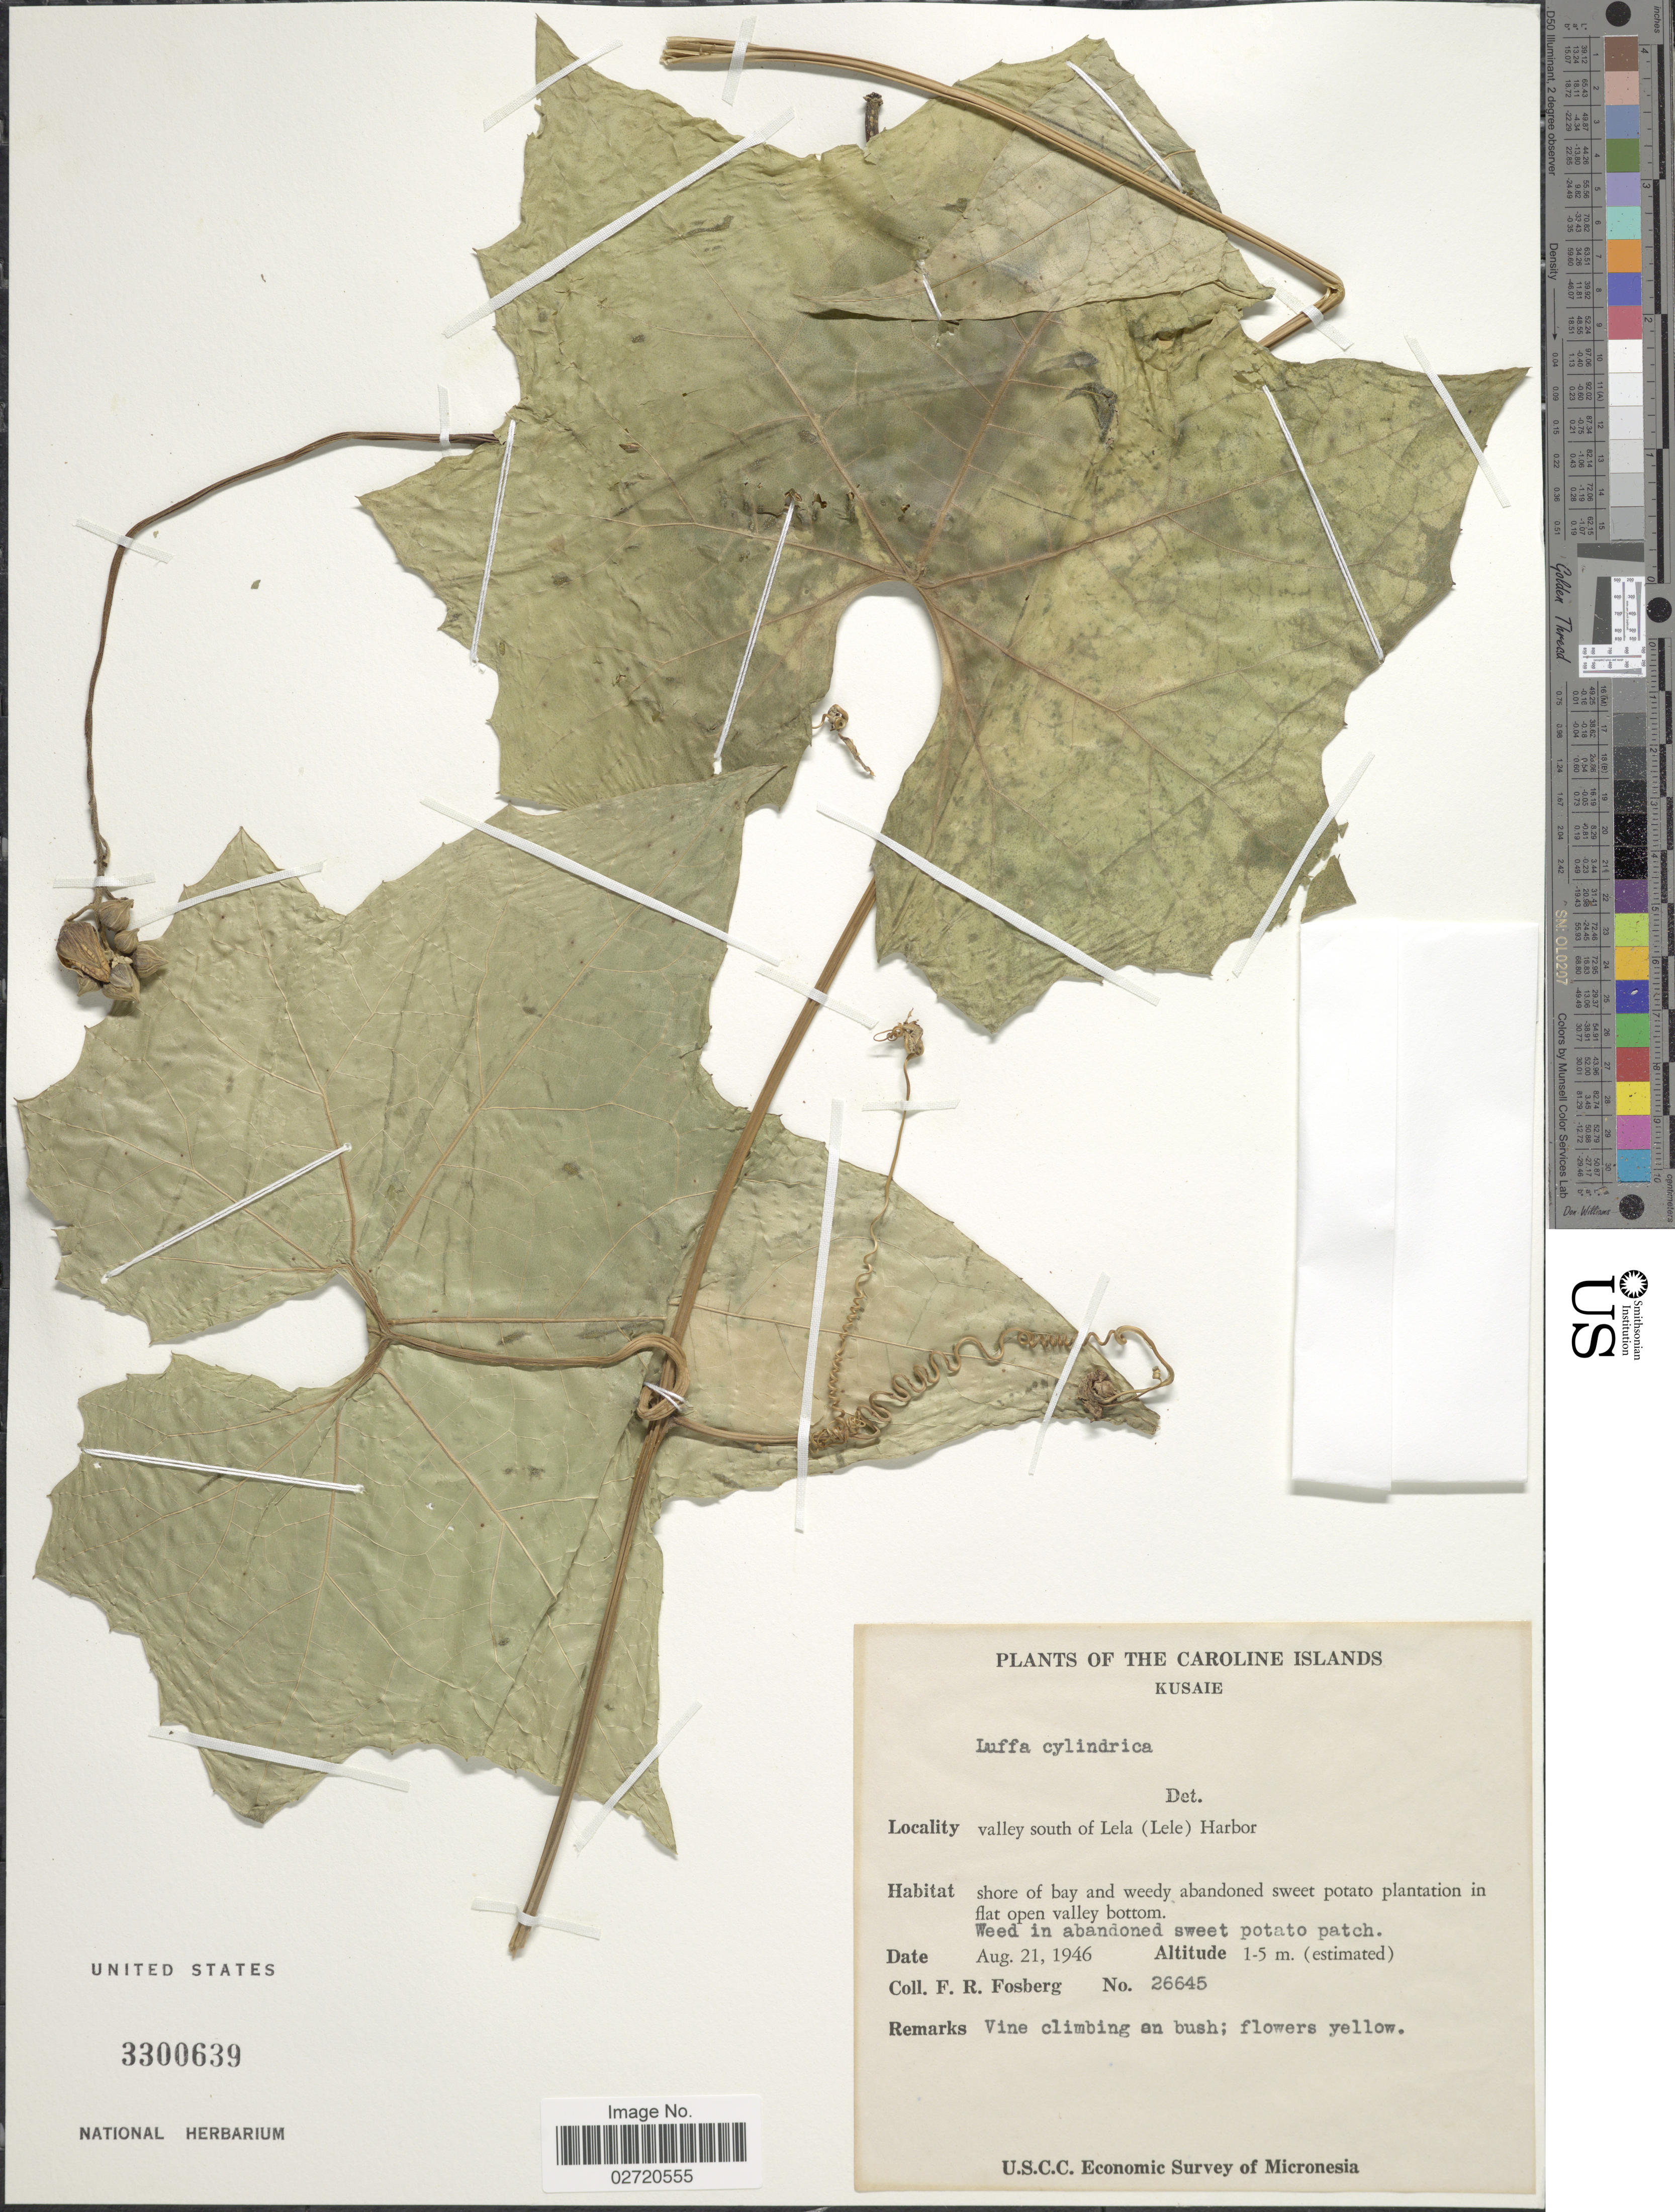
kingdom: Plantae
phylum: Tracheophyta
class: Magnoliopsida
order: Cucurbitales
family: Cucurbitaceae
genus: Luffa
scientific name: Luffa aegyptiaca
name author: Mill.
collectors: F. R. Fosberg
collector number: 26645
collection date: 1946-08-21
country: Micronesia, Federated States of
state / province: Kosrae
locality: Caroline Islands. Kusaie. Valley south of Lela (Lele) Harbor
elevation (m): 1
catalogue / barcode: US 3300639